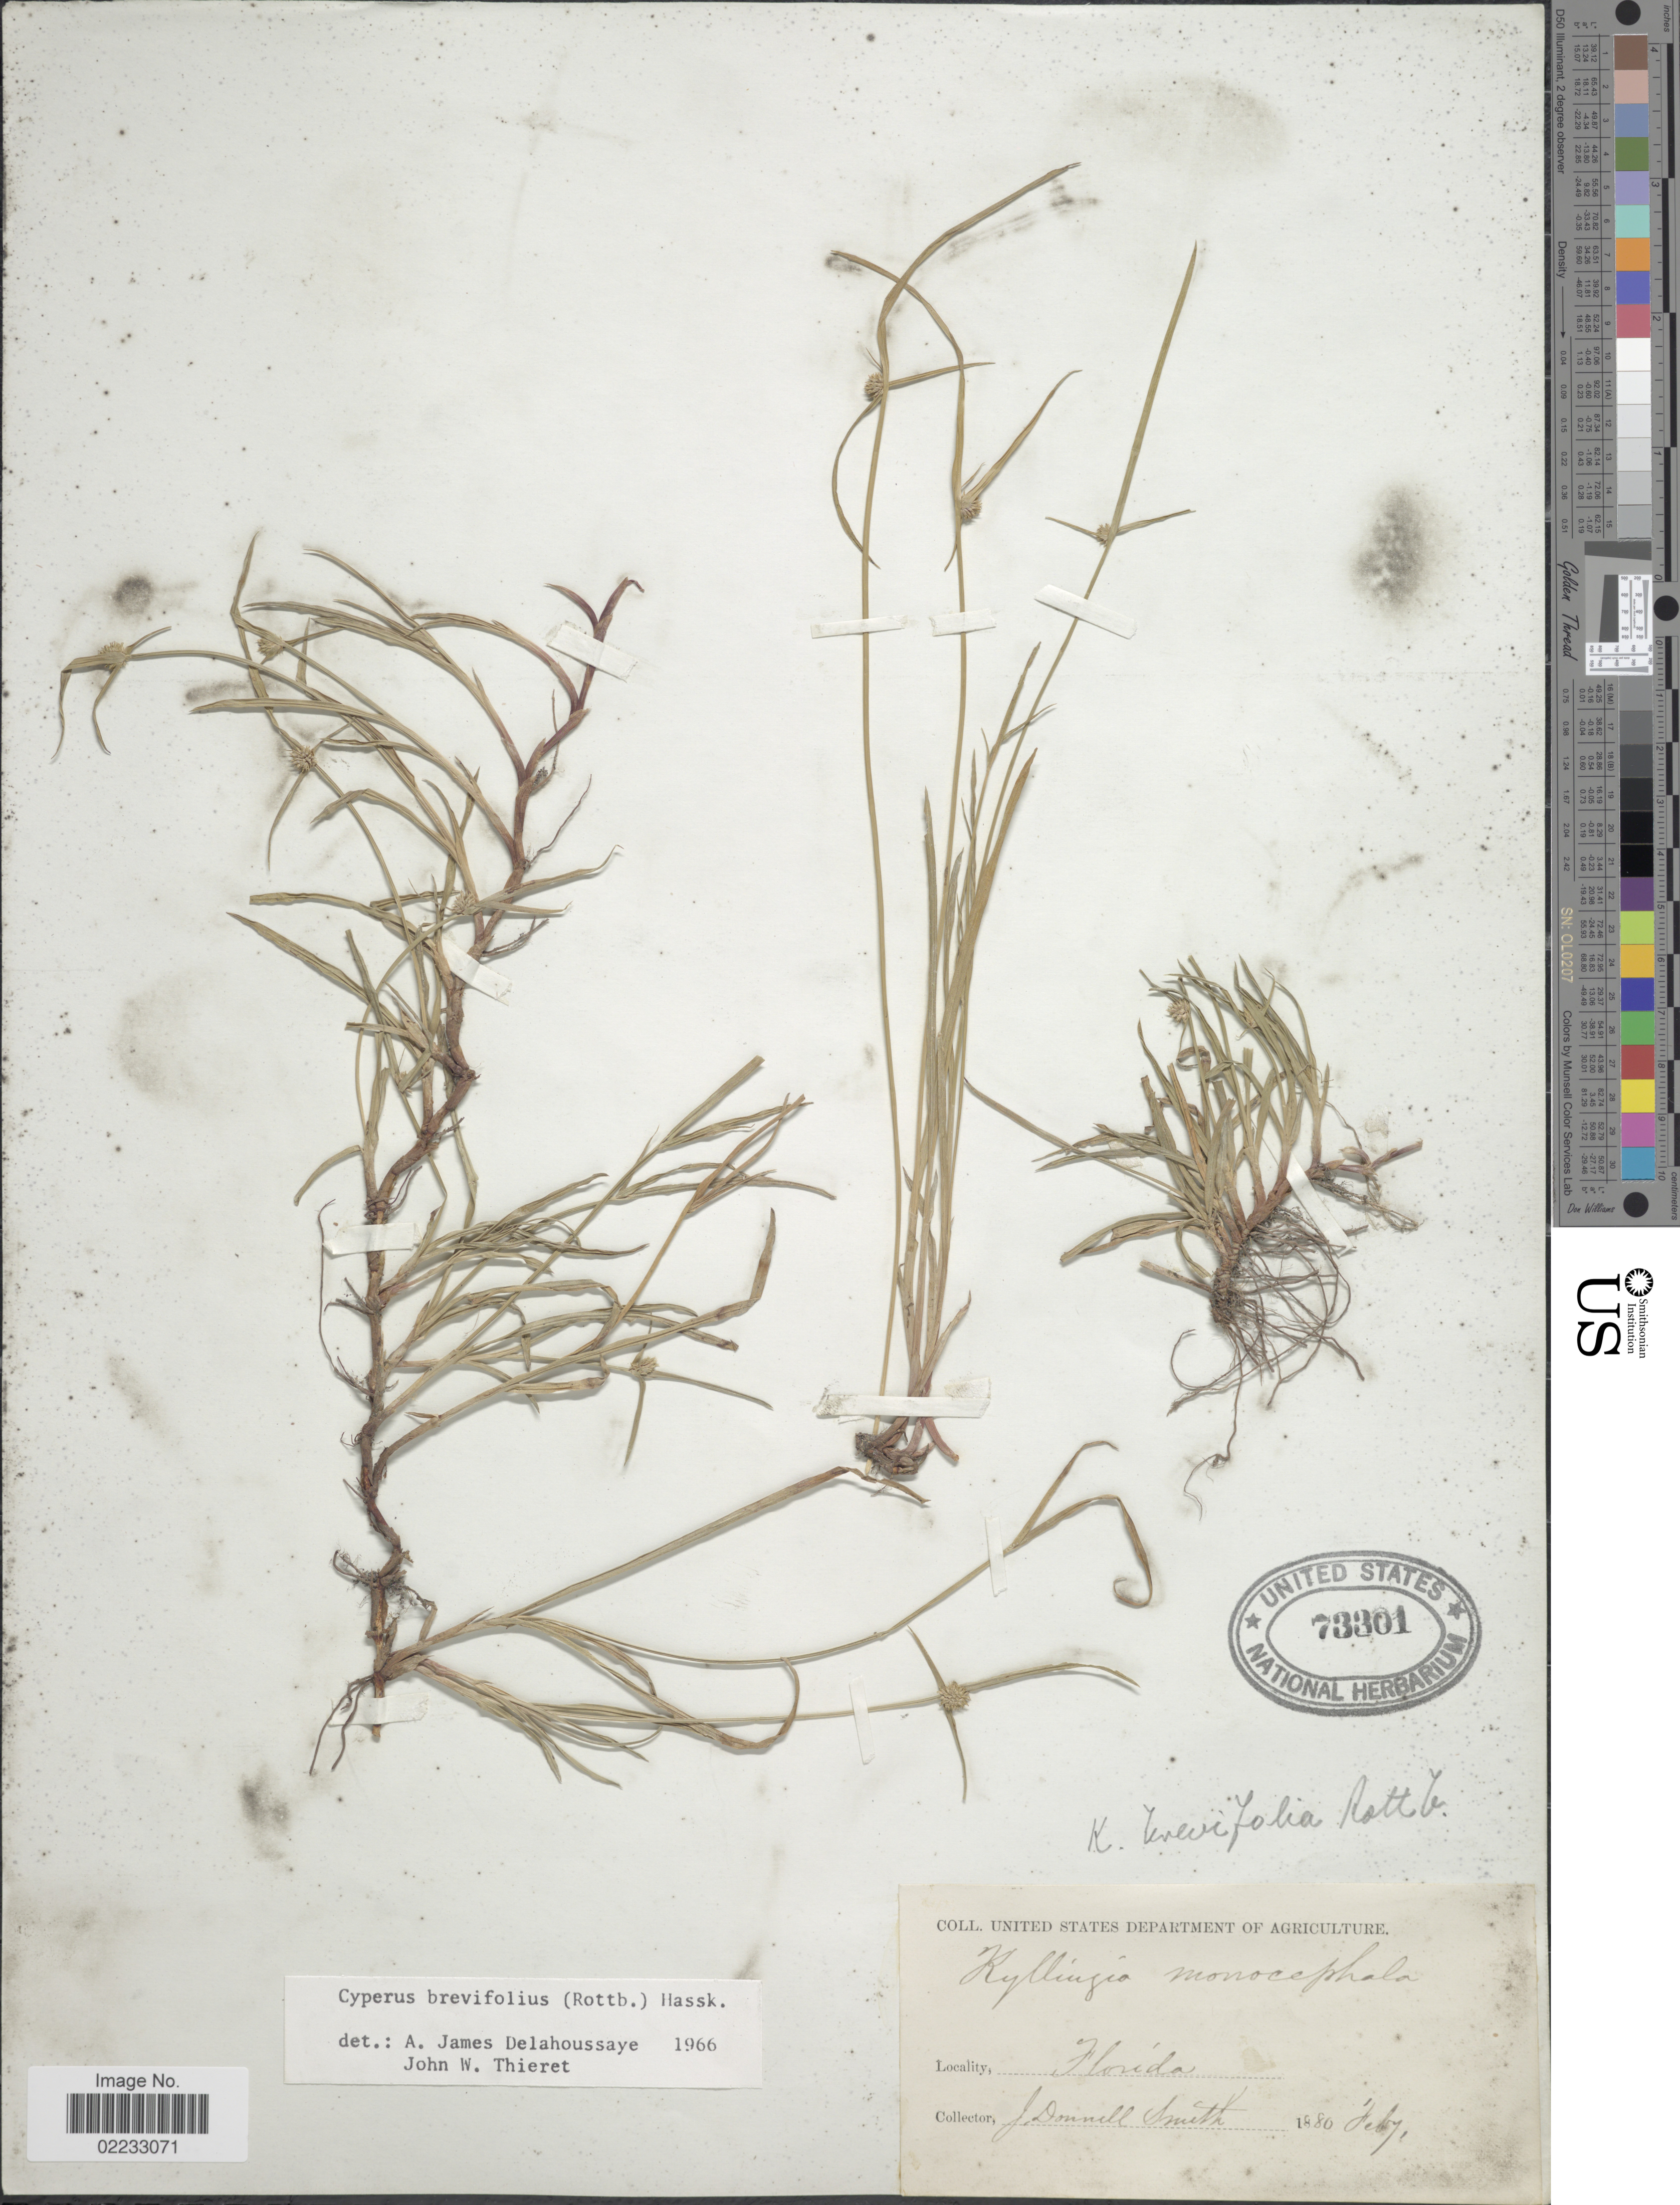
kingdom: Plantae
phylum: Tracheophyta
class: Liliopsida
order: Poales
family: Cyperaceae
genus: Cyperus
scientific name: Cyperus brevifolius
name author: (Rottb.) Hassk.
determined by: Strong, M. T., (US), Smithsonian Institution - National Museum of Natural History (UNITED STATES)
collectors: J. Donnell Smith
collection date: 1880-02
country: United States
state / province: Florida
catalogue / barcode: US 73301